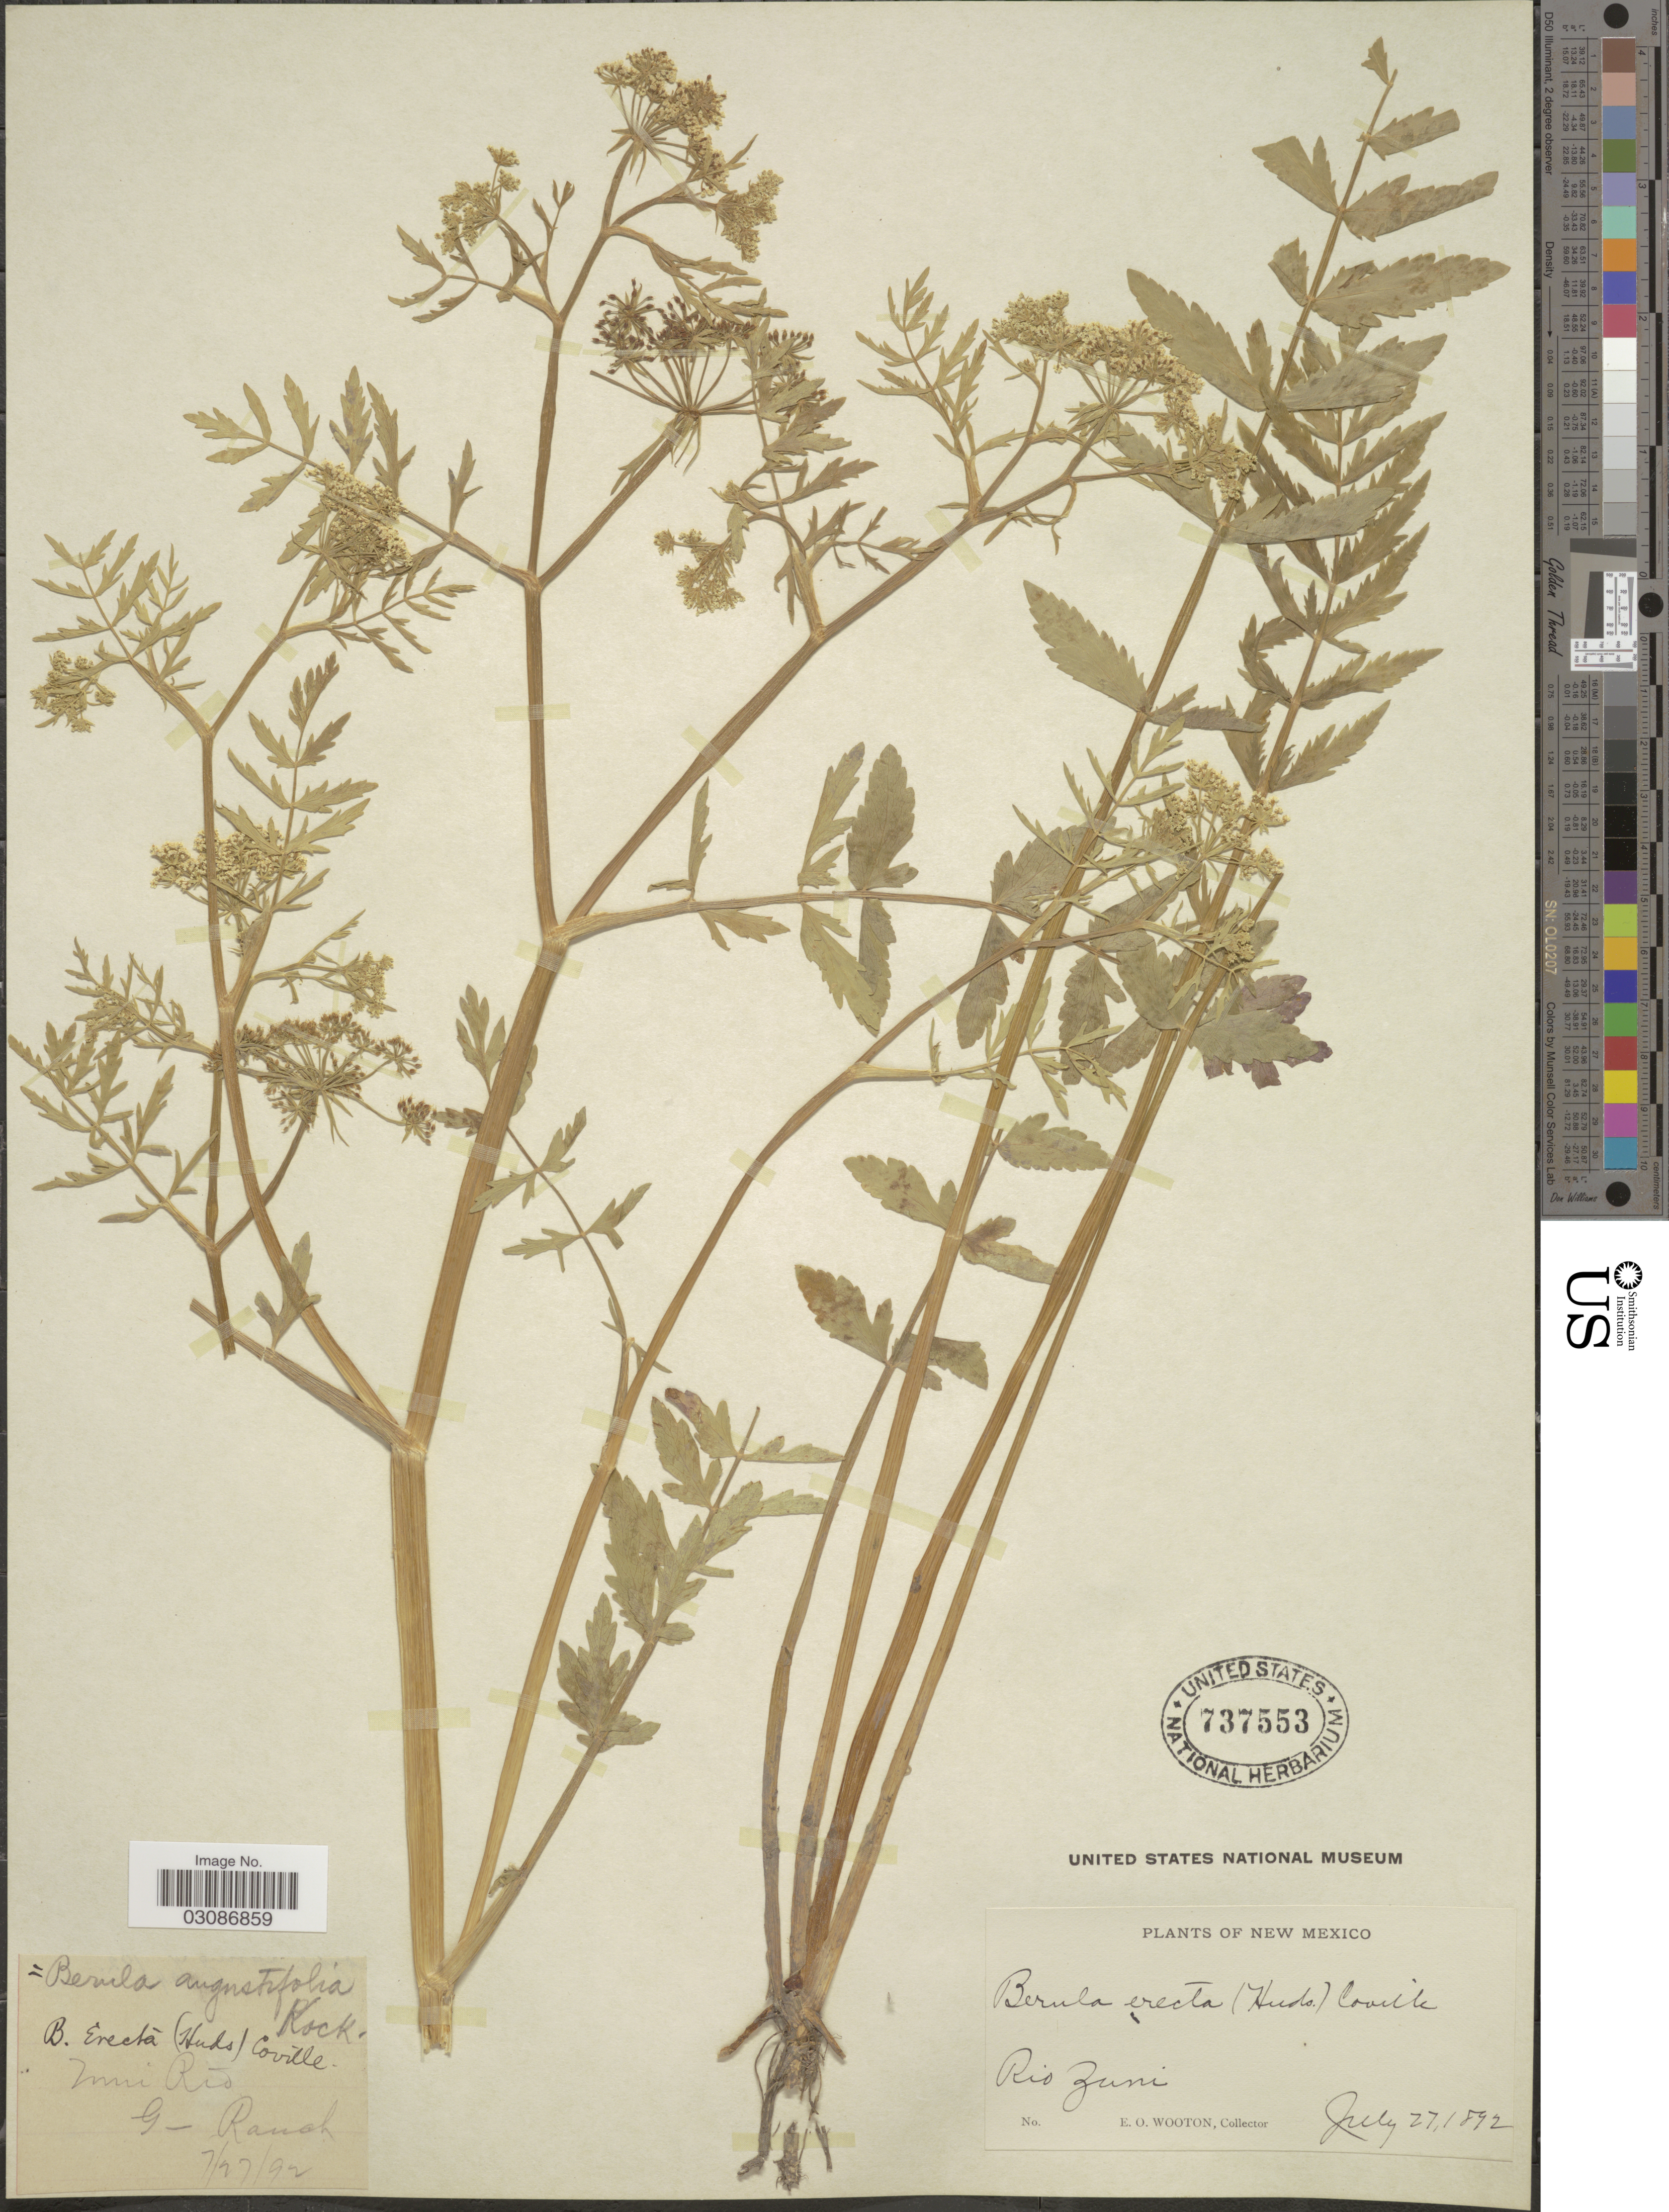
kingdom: Plantae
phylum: Tracheophyta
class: Magnoliopsida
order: Apiales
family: Apiaceae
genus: Berula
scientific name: Berula erecta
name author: (Huds.) Coville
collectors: E. O. Wooton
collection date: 1892-07-27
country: United States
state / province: New Mexico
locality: Rio Zuni. G-Ranch.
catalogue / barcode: US 737553